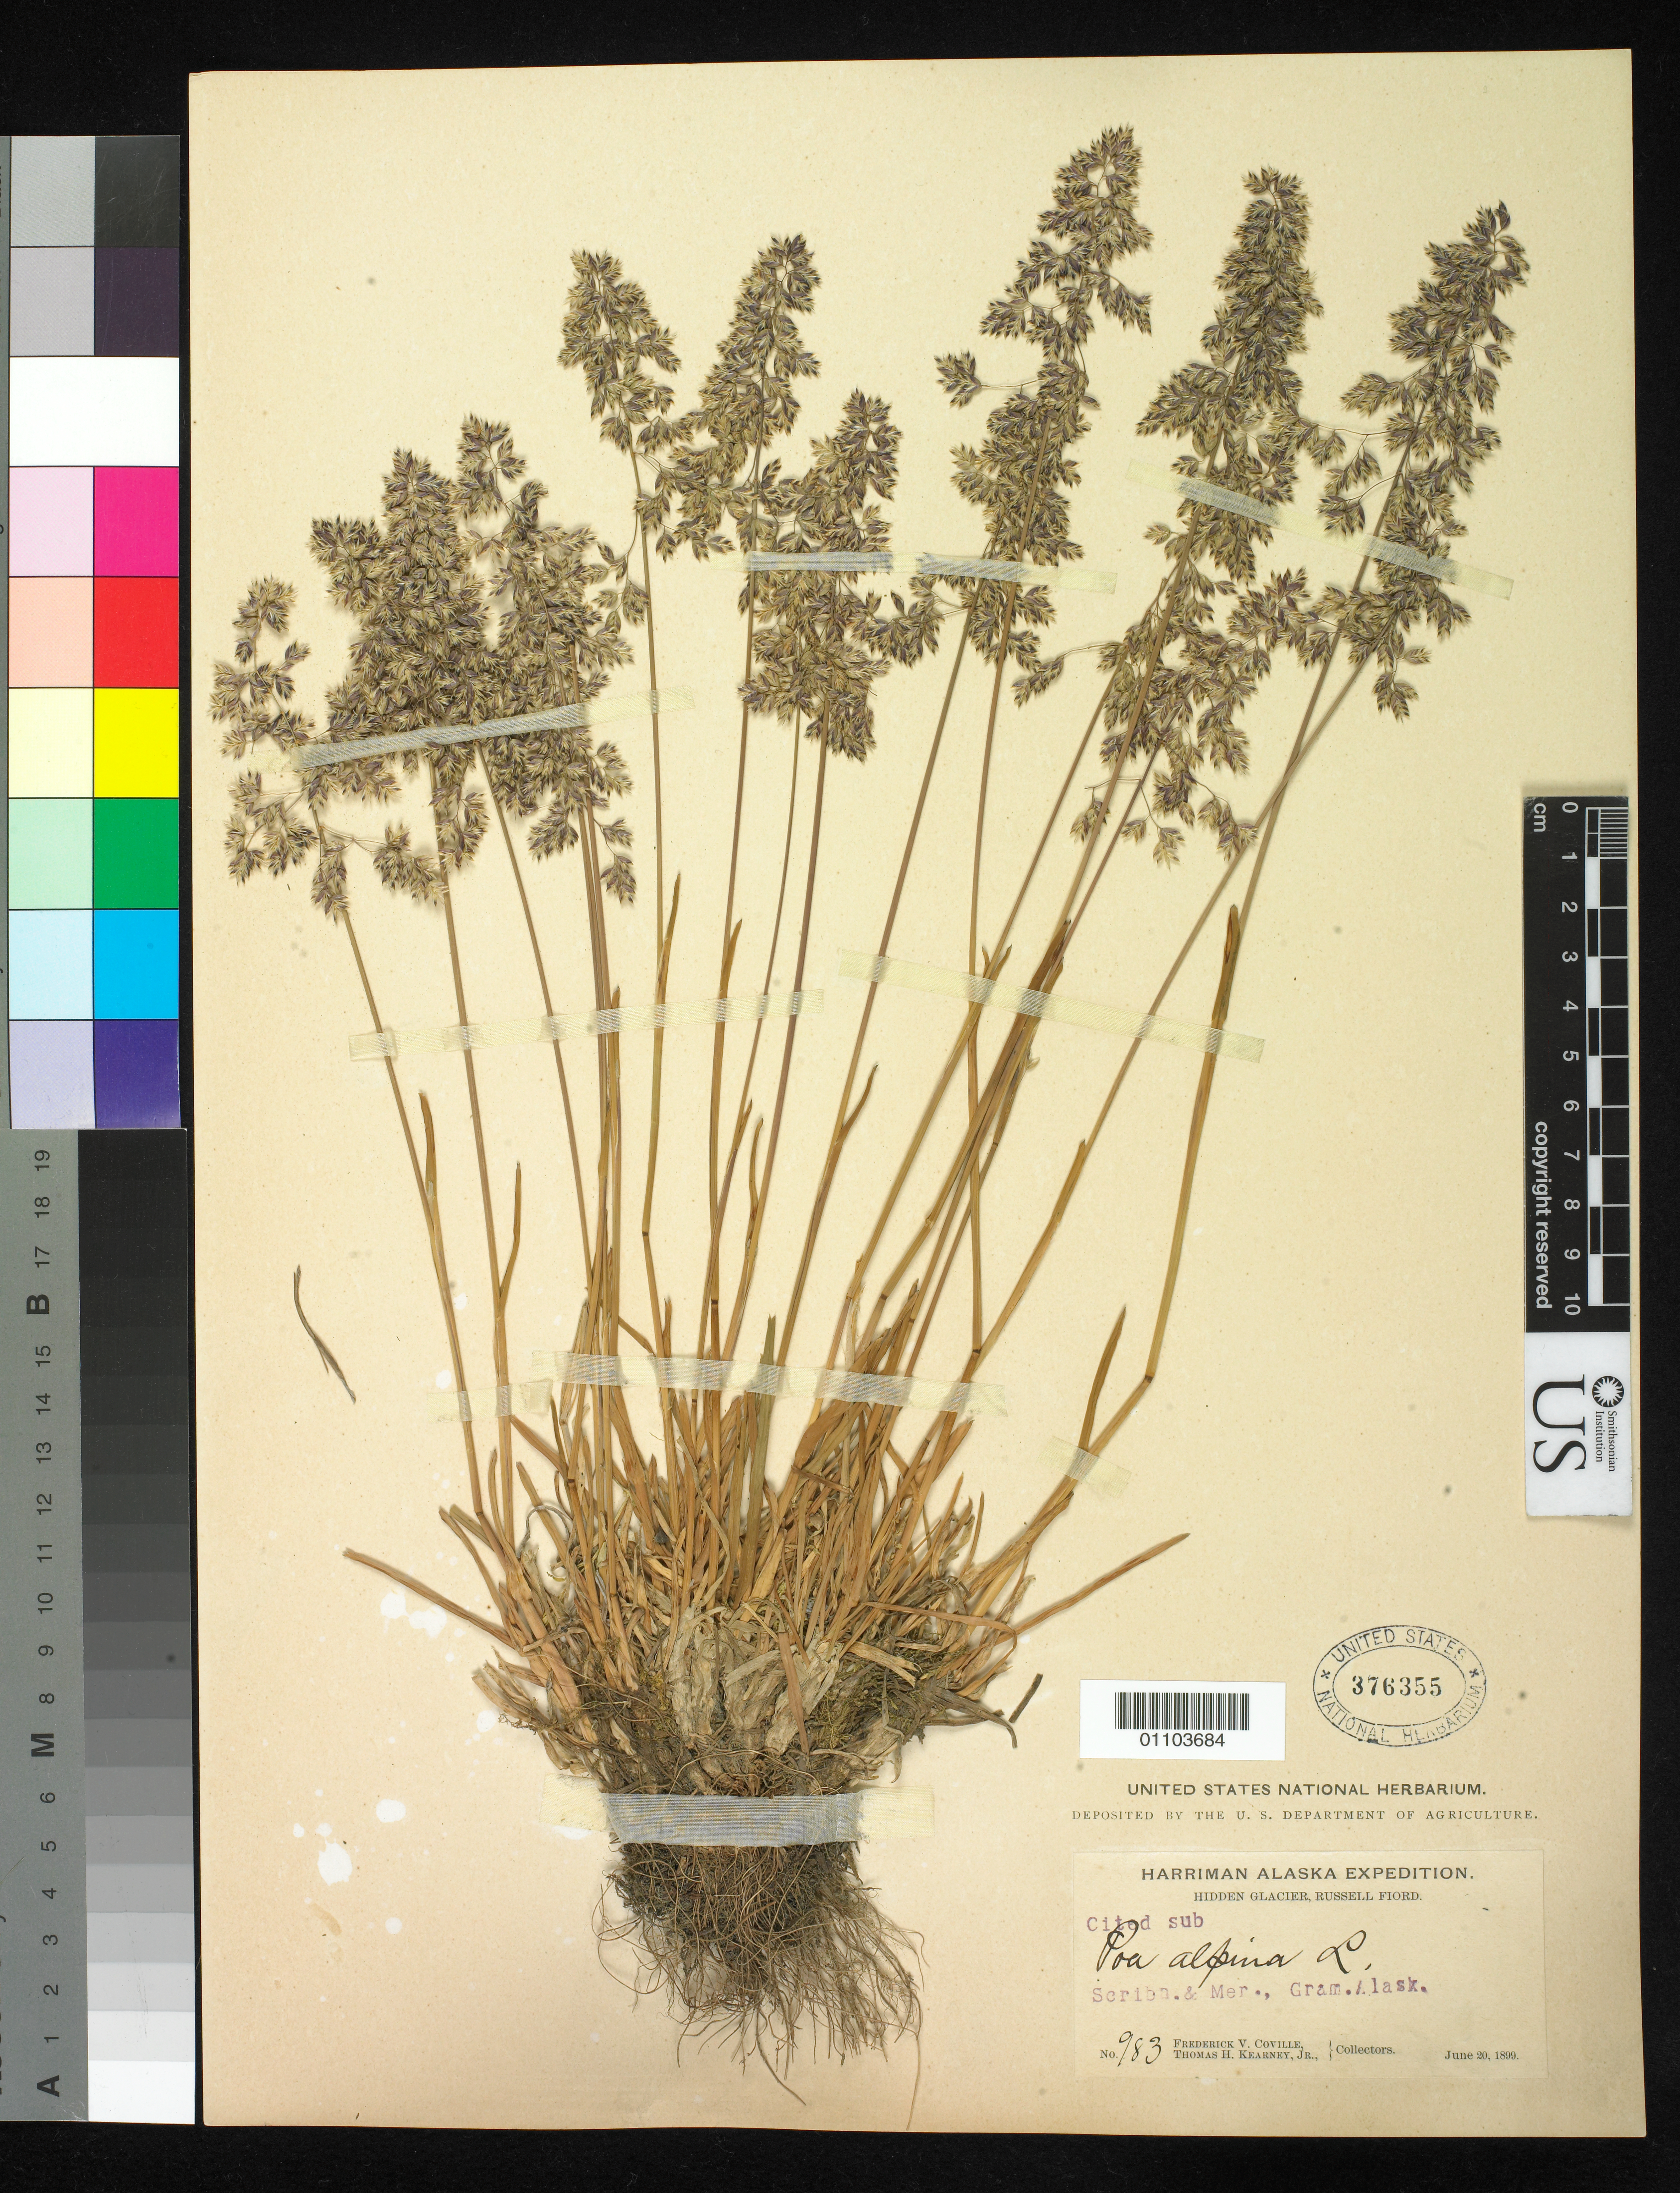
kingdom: Plantae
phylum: Tracheophyta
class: Liliopsida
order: Poales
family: Poaceae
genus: Poa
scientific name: Poa alpina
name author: L.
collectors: F. V. Coville & T. H. Kearney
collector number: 983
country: United States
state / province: Alaska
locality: Hidden Glacier, Russell Fiord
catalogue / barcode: US 376355